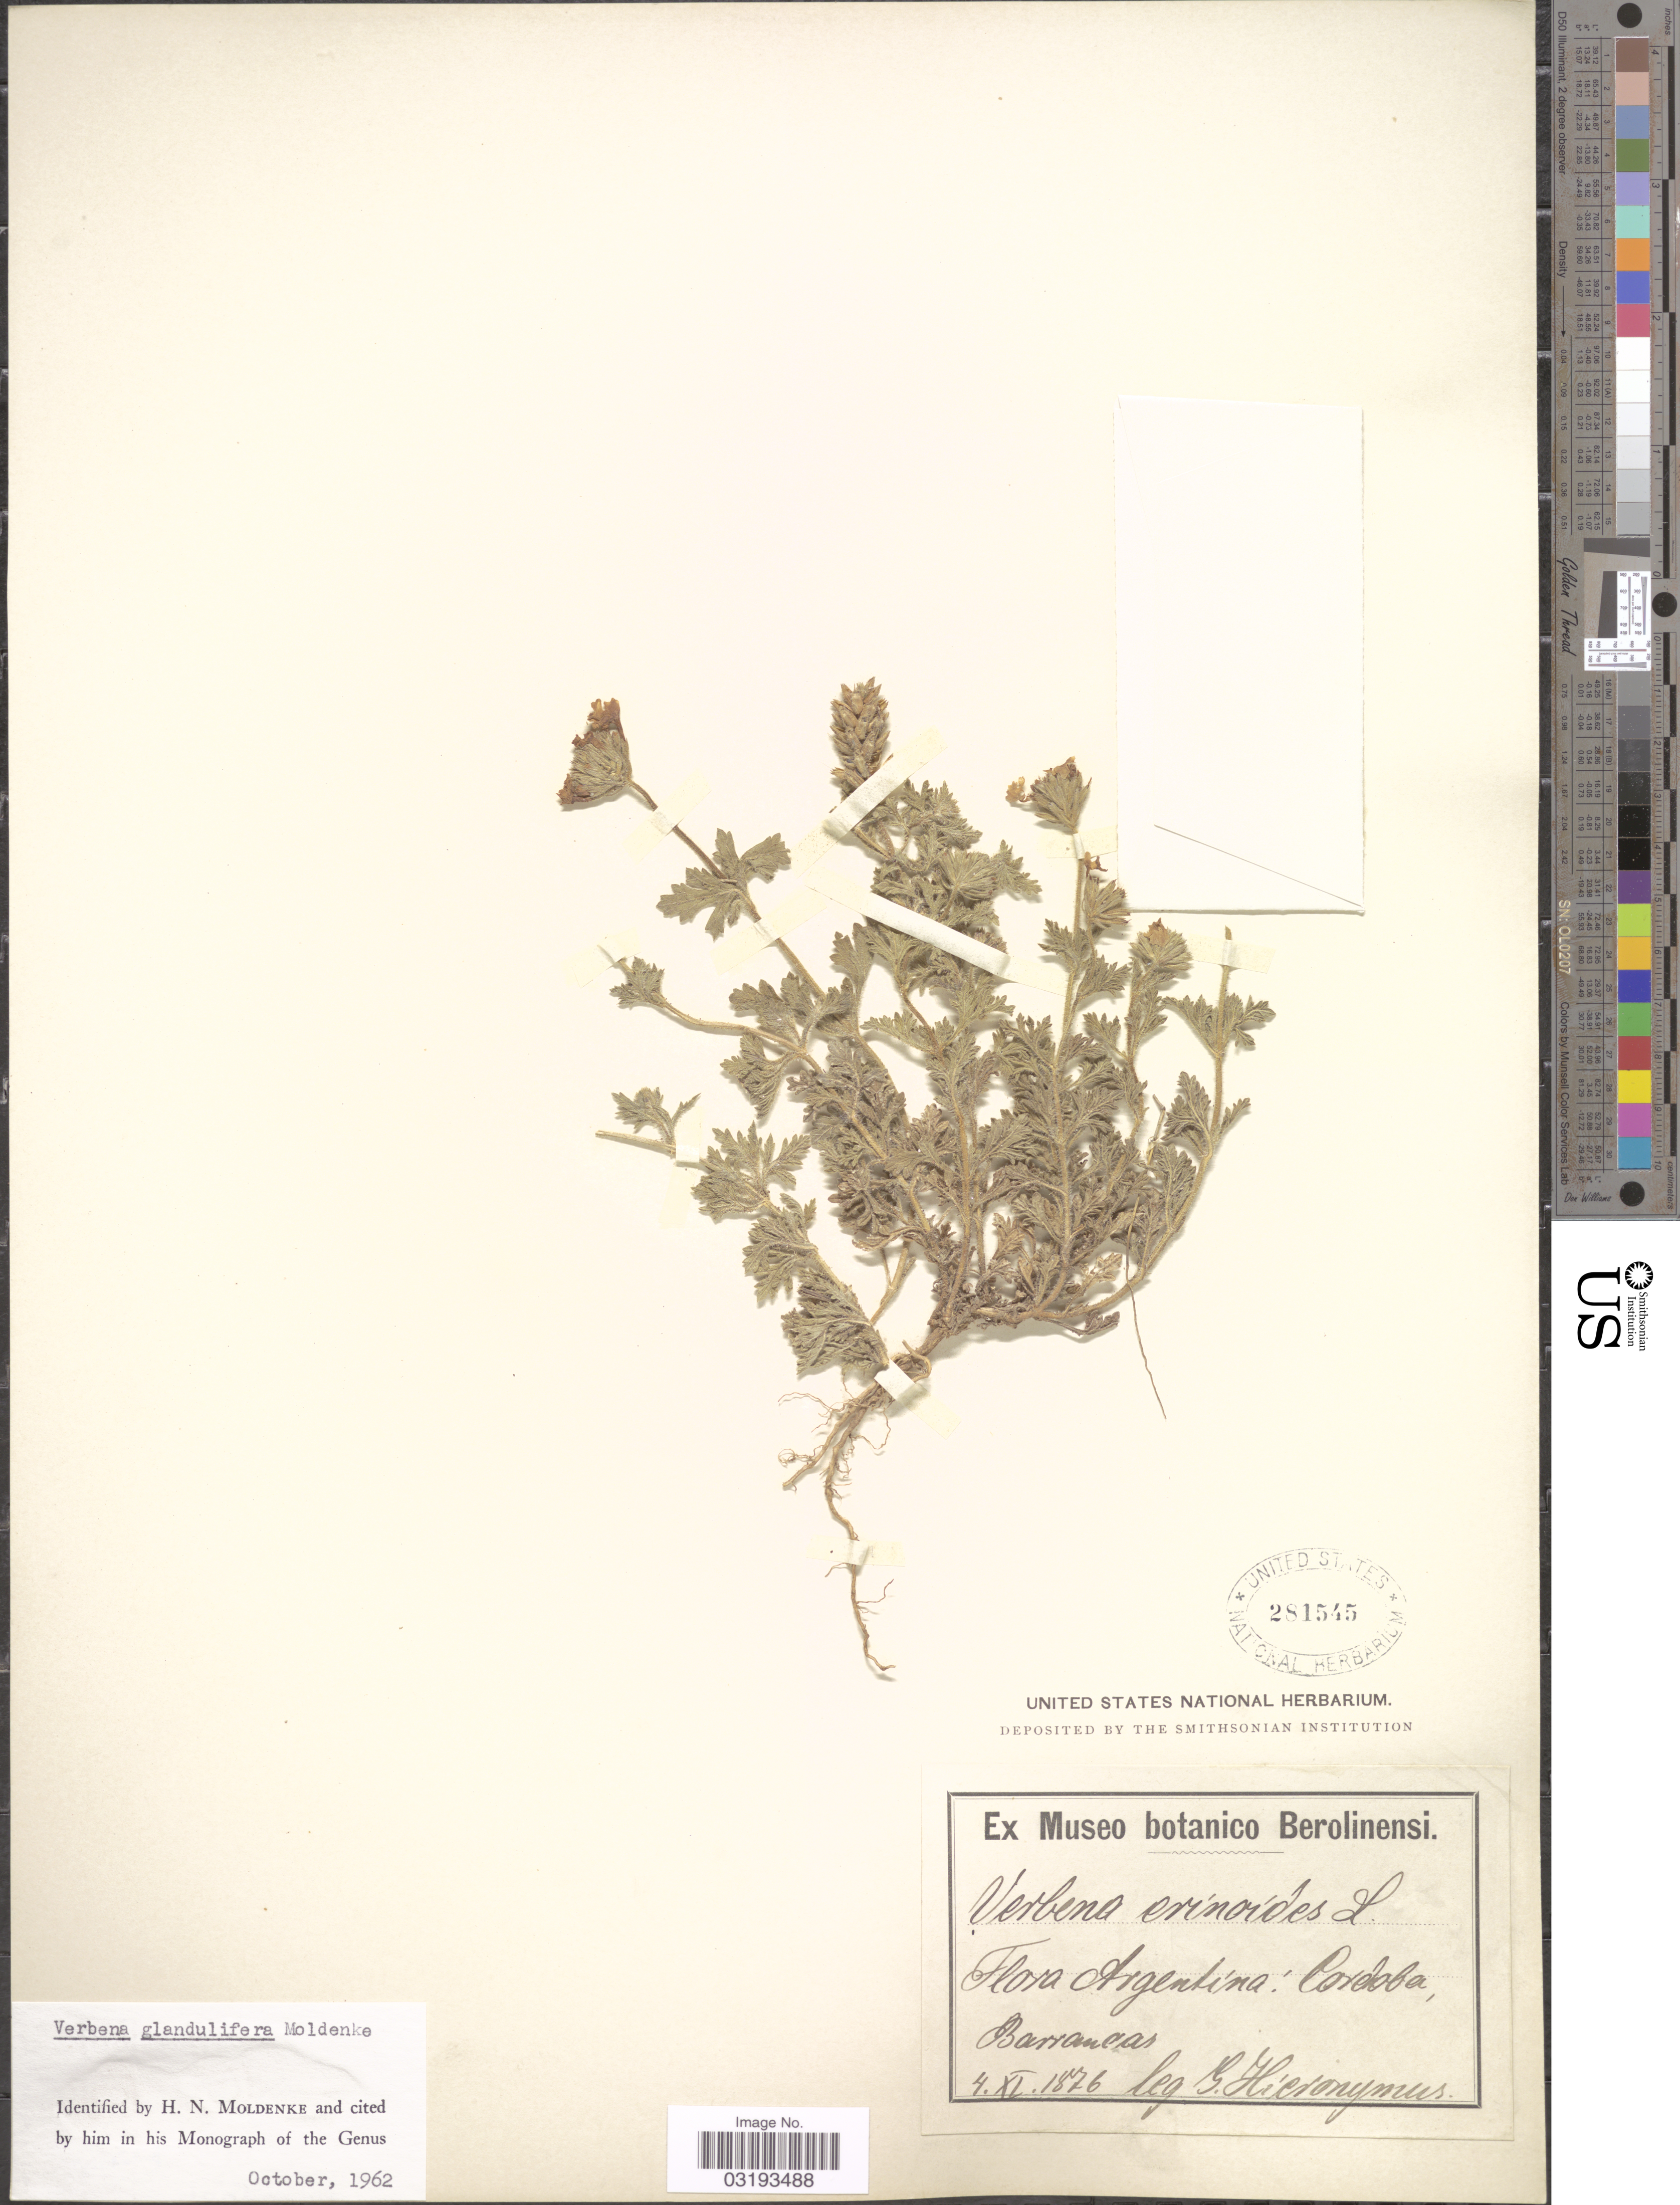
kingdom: Plantae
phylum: Tracheophyta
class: Magnoliopsida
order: Lamiales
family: Verbenaceae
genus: Verbena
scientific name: Verbena glandulifera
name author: Moldenke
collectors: G. H. Hieronymus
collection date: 1876-11-04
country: Argentina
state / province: Cordoba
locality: Barrancas.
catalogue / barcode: US 281545